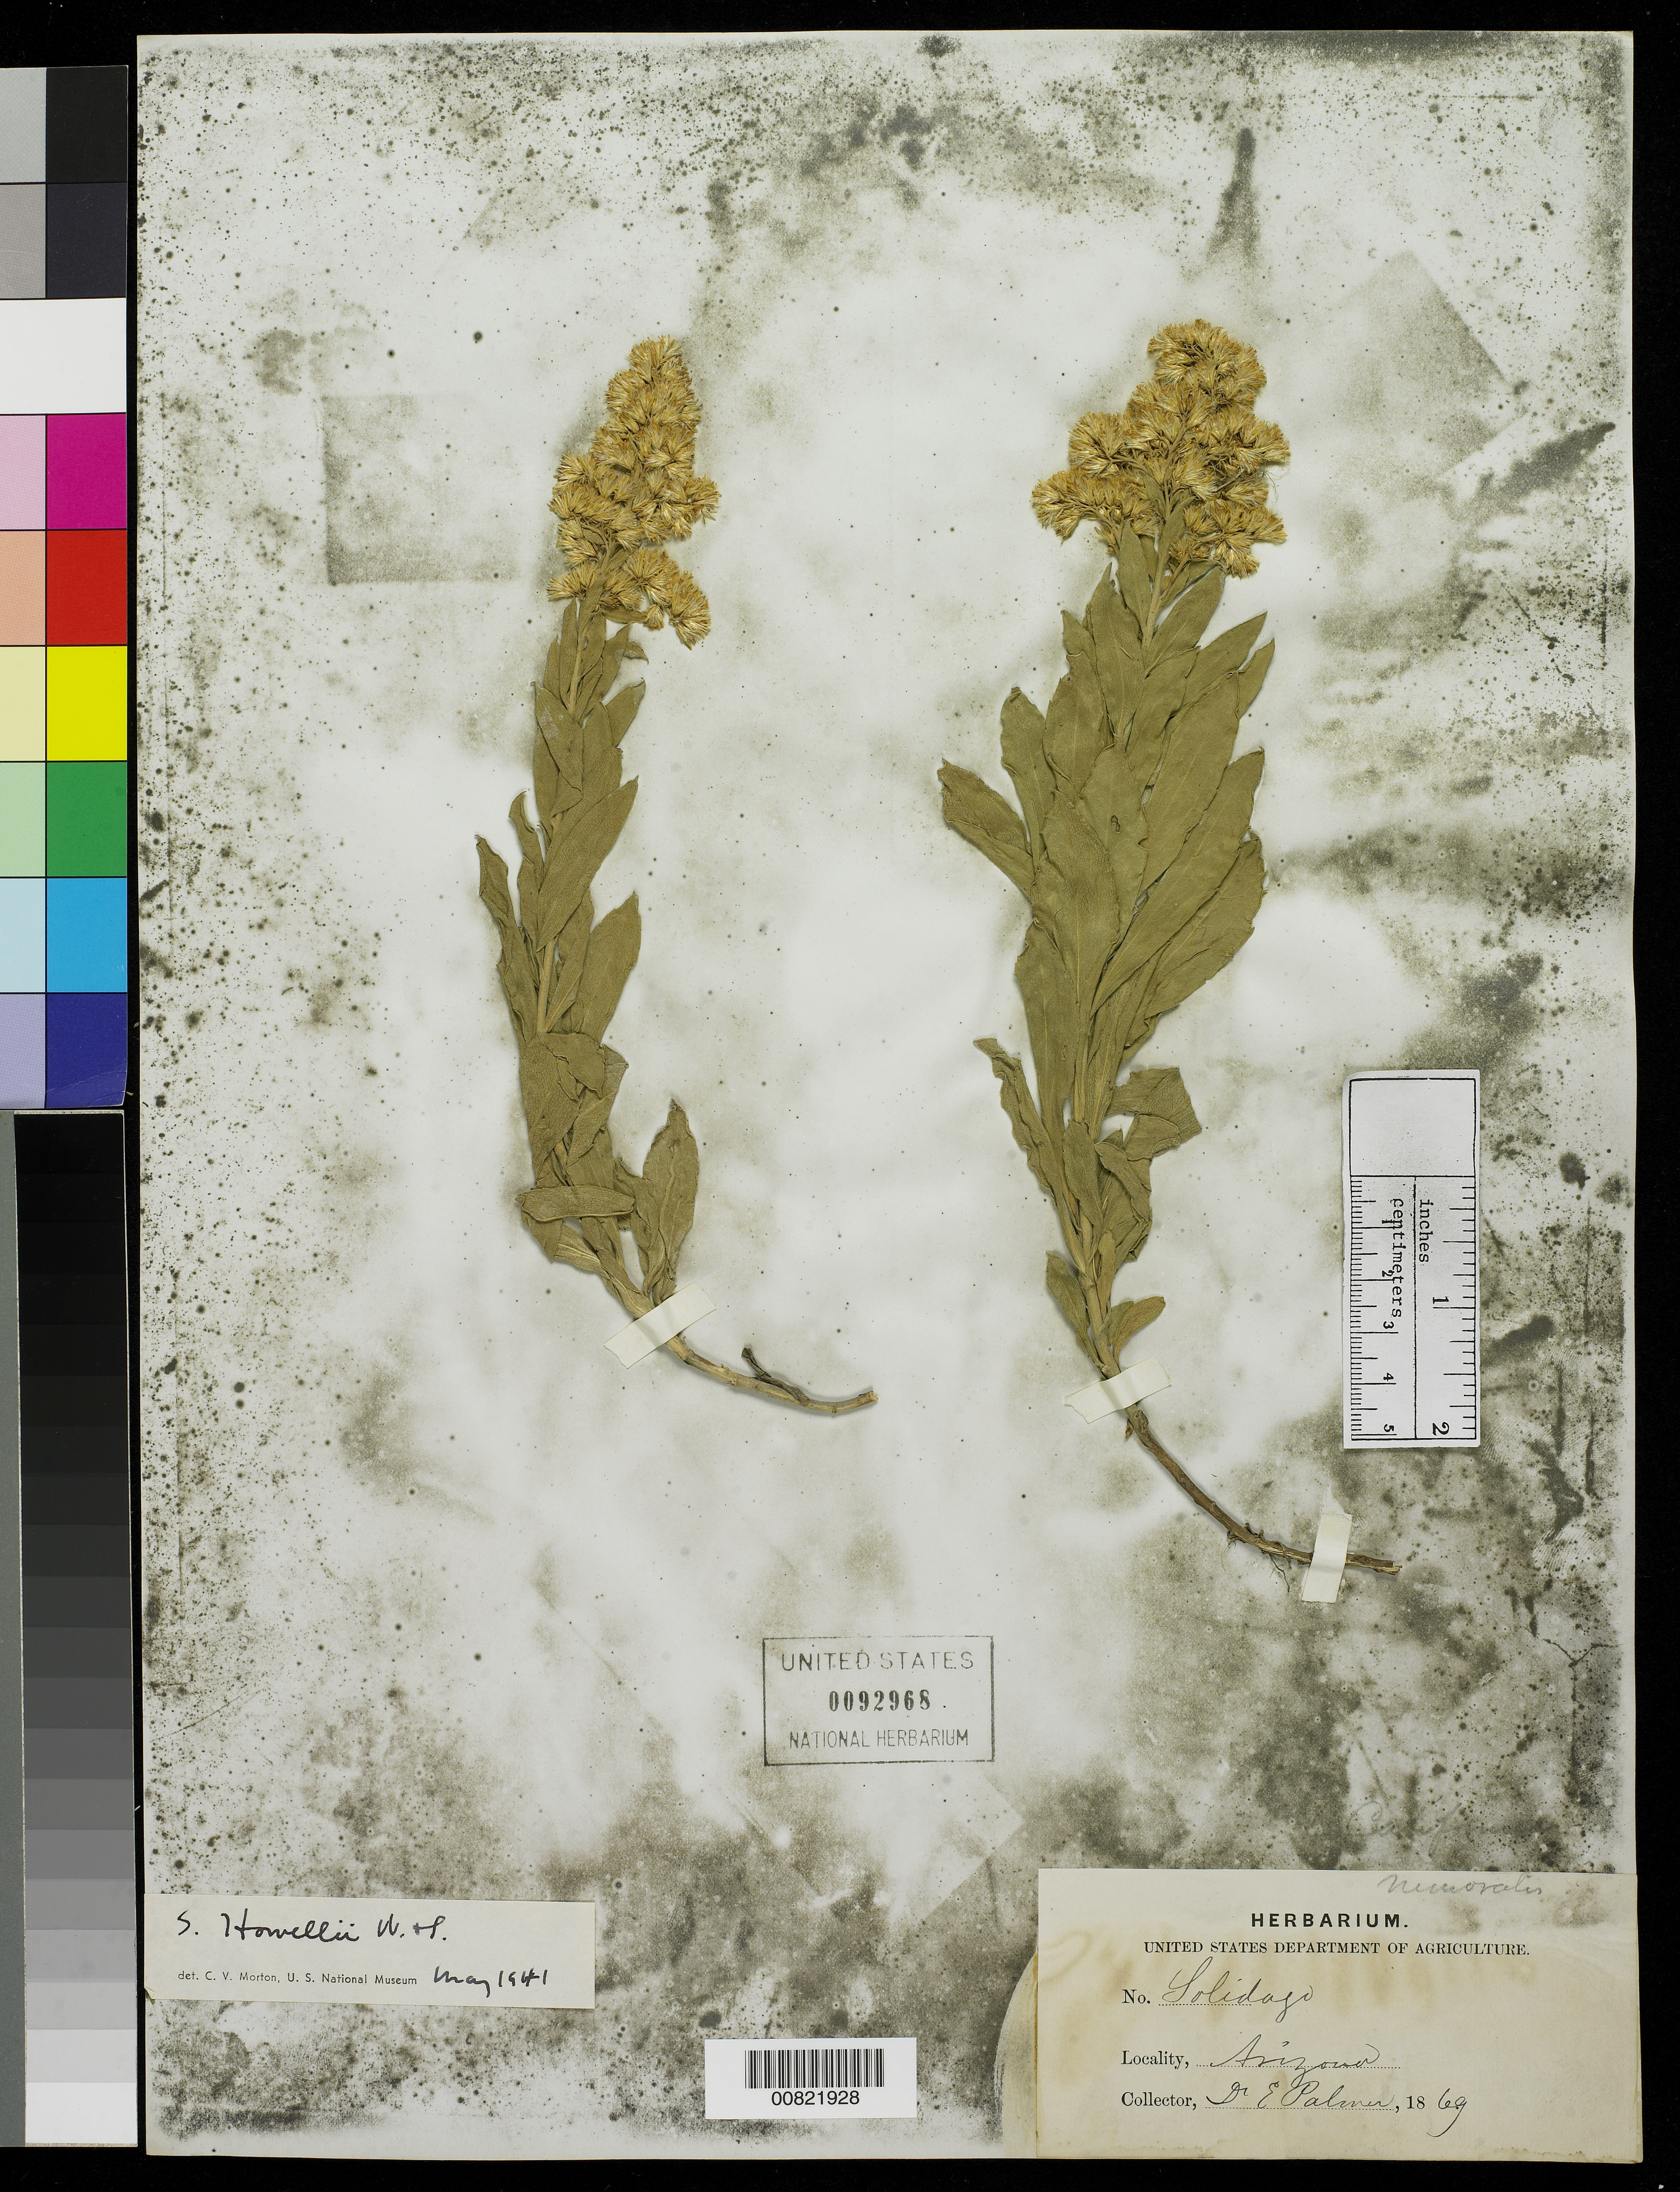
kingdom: Plantae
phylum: Tracheophyta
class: Magnoliopsida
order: Asterales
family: Asteraceae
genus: Solidago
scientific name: Solidago howellii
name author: Wooton & Standl.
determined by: Morton, C. V.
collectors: E. Palmer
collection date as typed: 1869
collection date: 1869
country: United States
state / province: Arizona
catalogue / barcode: US 92968